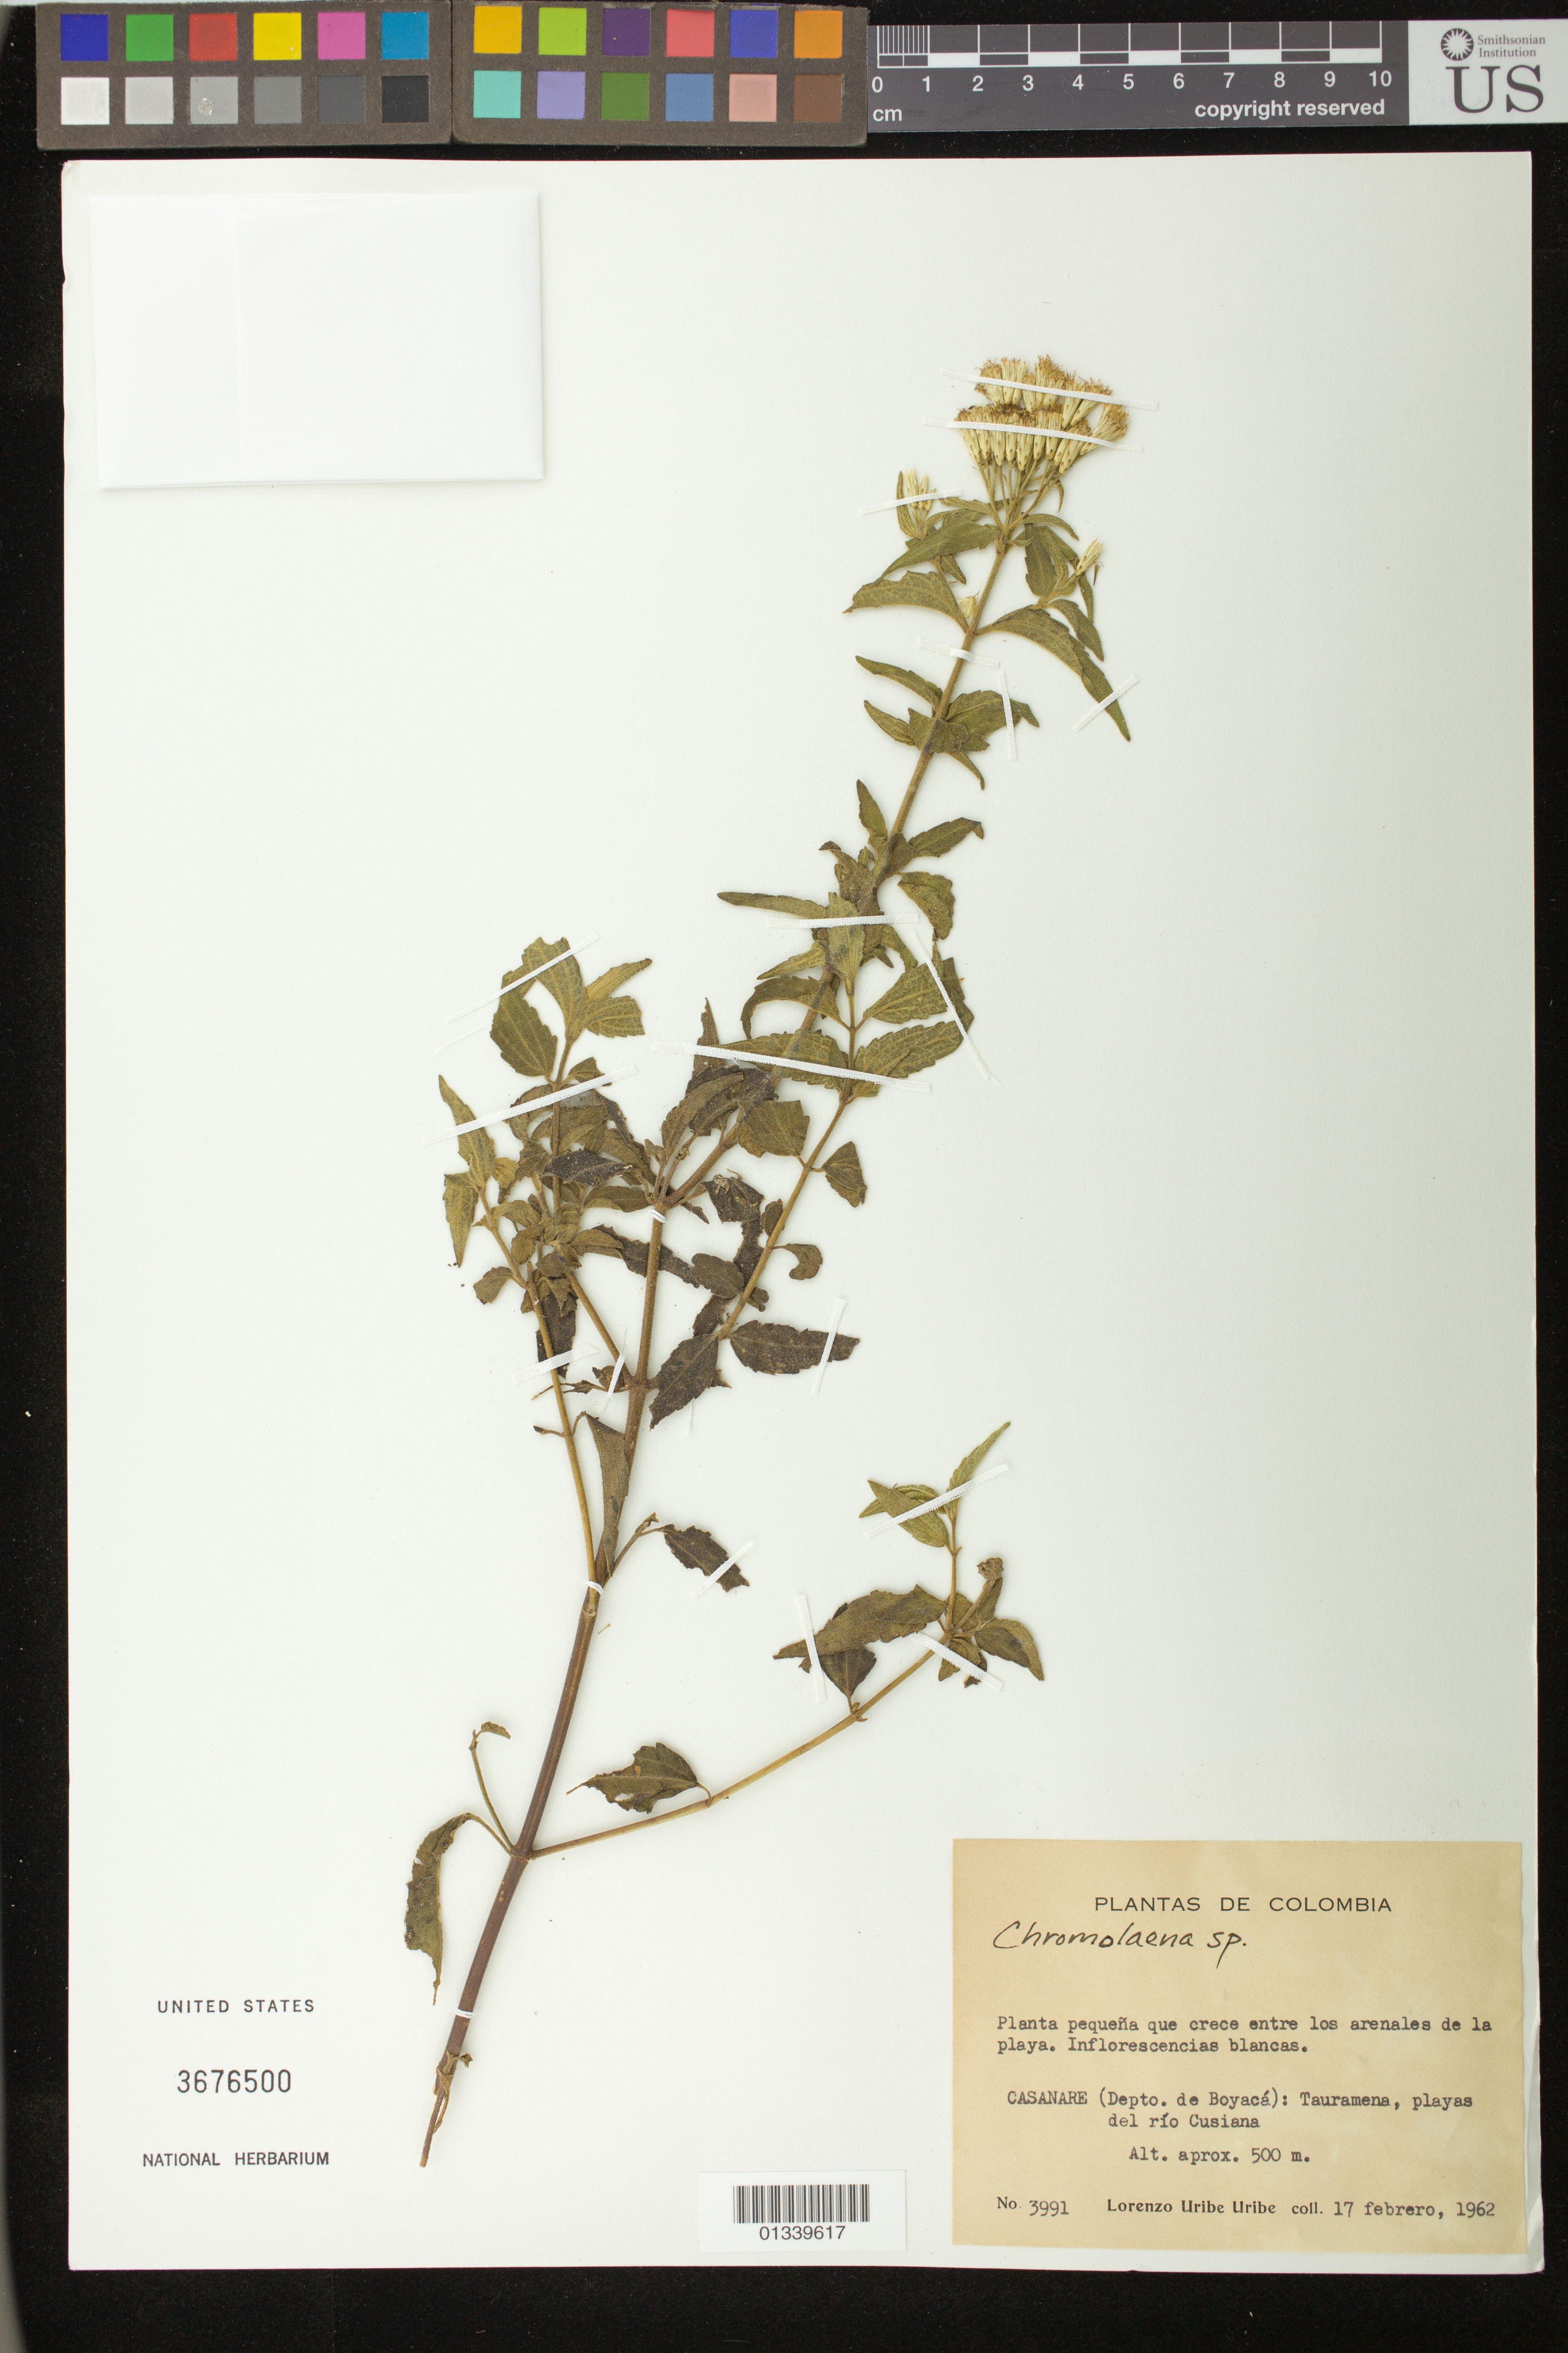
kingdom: Plantae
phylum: Tracheophyta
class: Magnoliopsida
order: Asterales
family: Asteraceae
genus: Chromolaena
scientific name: Chromolaena sp.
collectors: L. Uribe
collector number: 3991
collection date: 1962-02-17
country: Colombia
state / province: Casanare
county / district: Tauramena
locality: Tauramena, playas del rio Cusiana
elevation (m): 500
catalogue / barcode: US 3676500